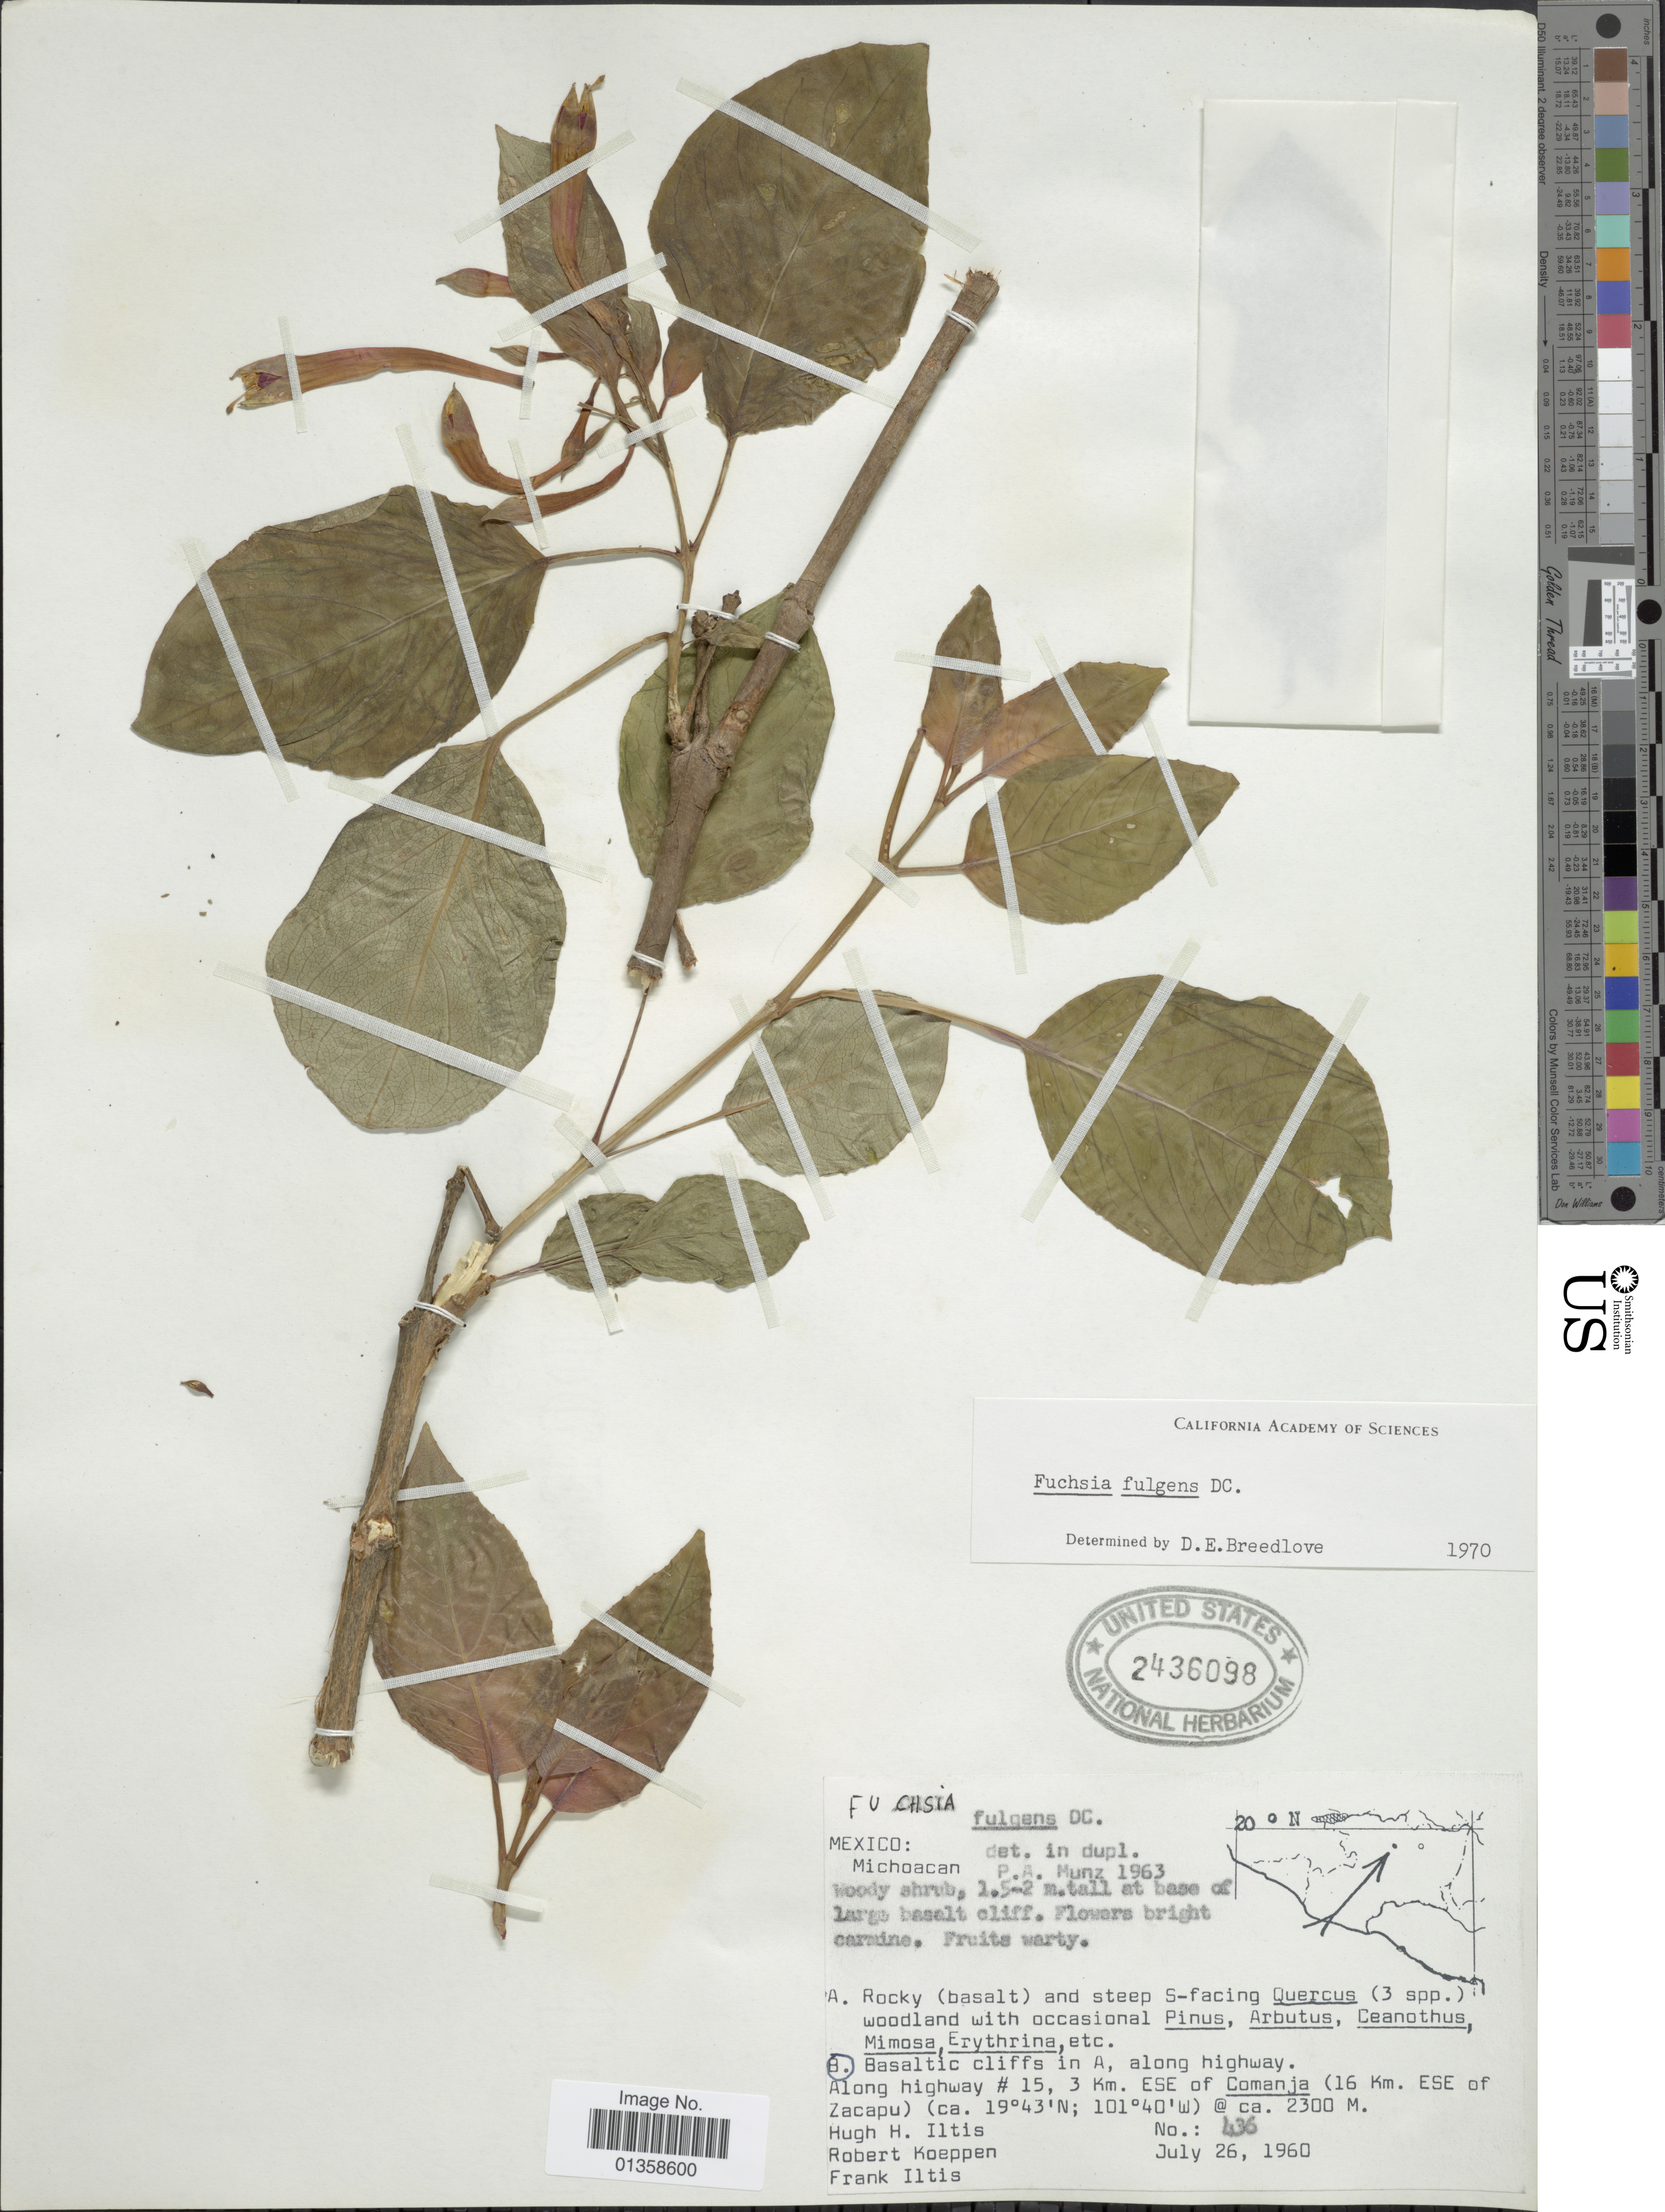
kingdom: Plantae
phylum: Tracheophyta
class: Magnoliopsida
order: Myrtales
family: Onagraceae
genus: Fuchsia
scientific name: Fuchsia fulgens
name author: DC.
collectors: H. H. Iltis, R. C. Koeppen & F. S. Iltis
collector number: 436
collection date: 1960-07-26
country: Mexico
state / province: Michoacán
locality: Along highway # 15, 3 Km. ESE of Comanja (16 Km. ESE of Zacapu)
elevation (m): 2300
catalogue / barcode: US 2436098